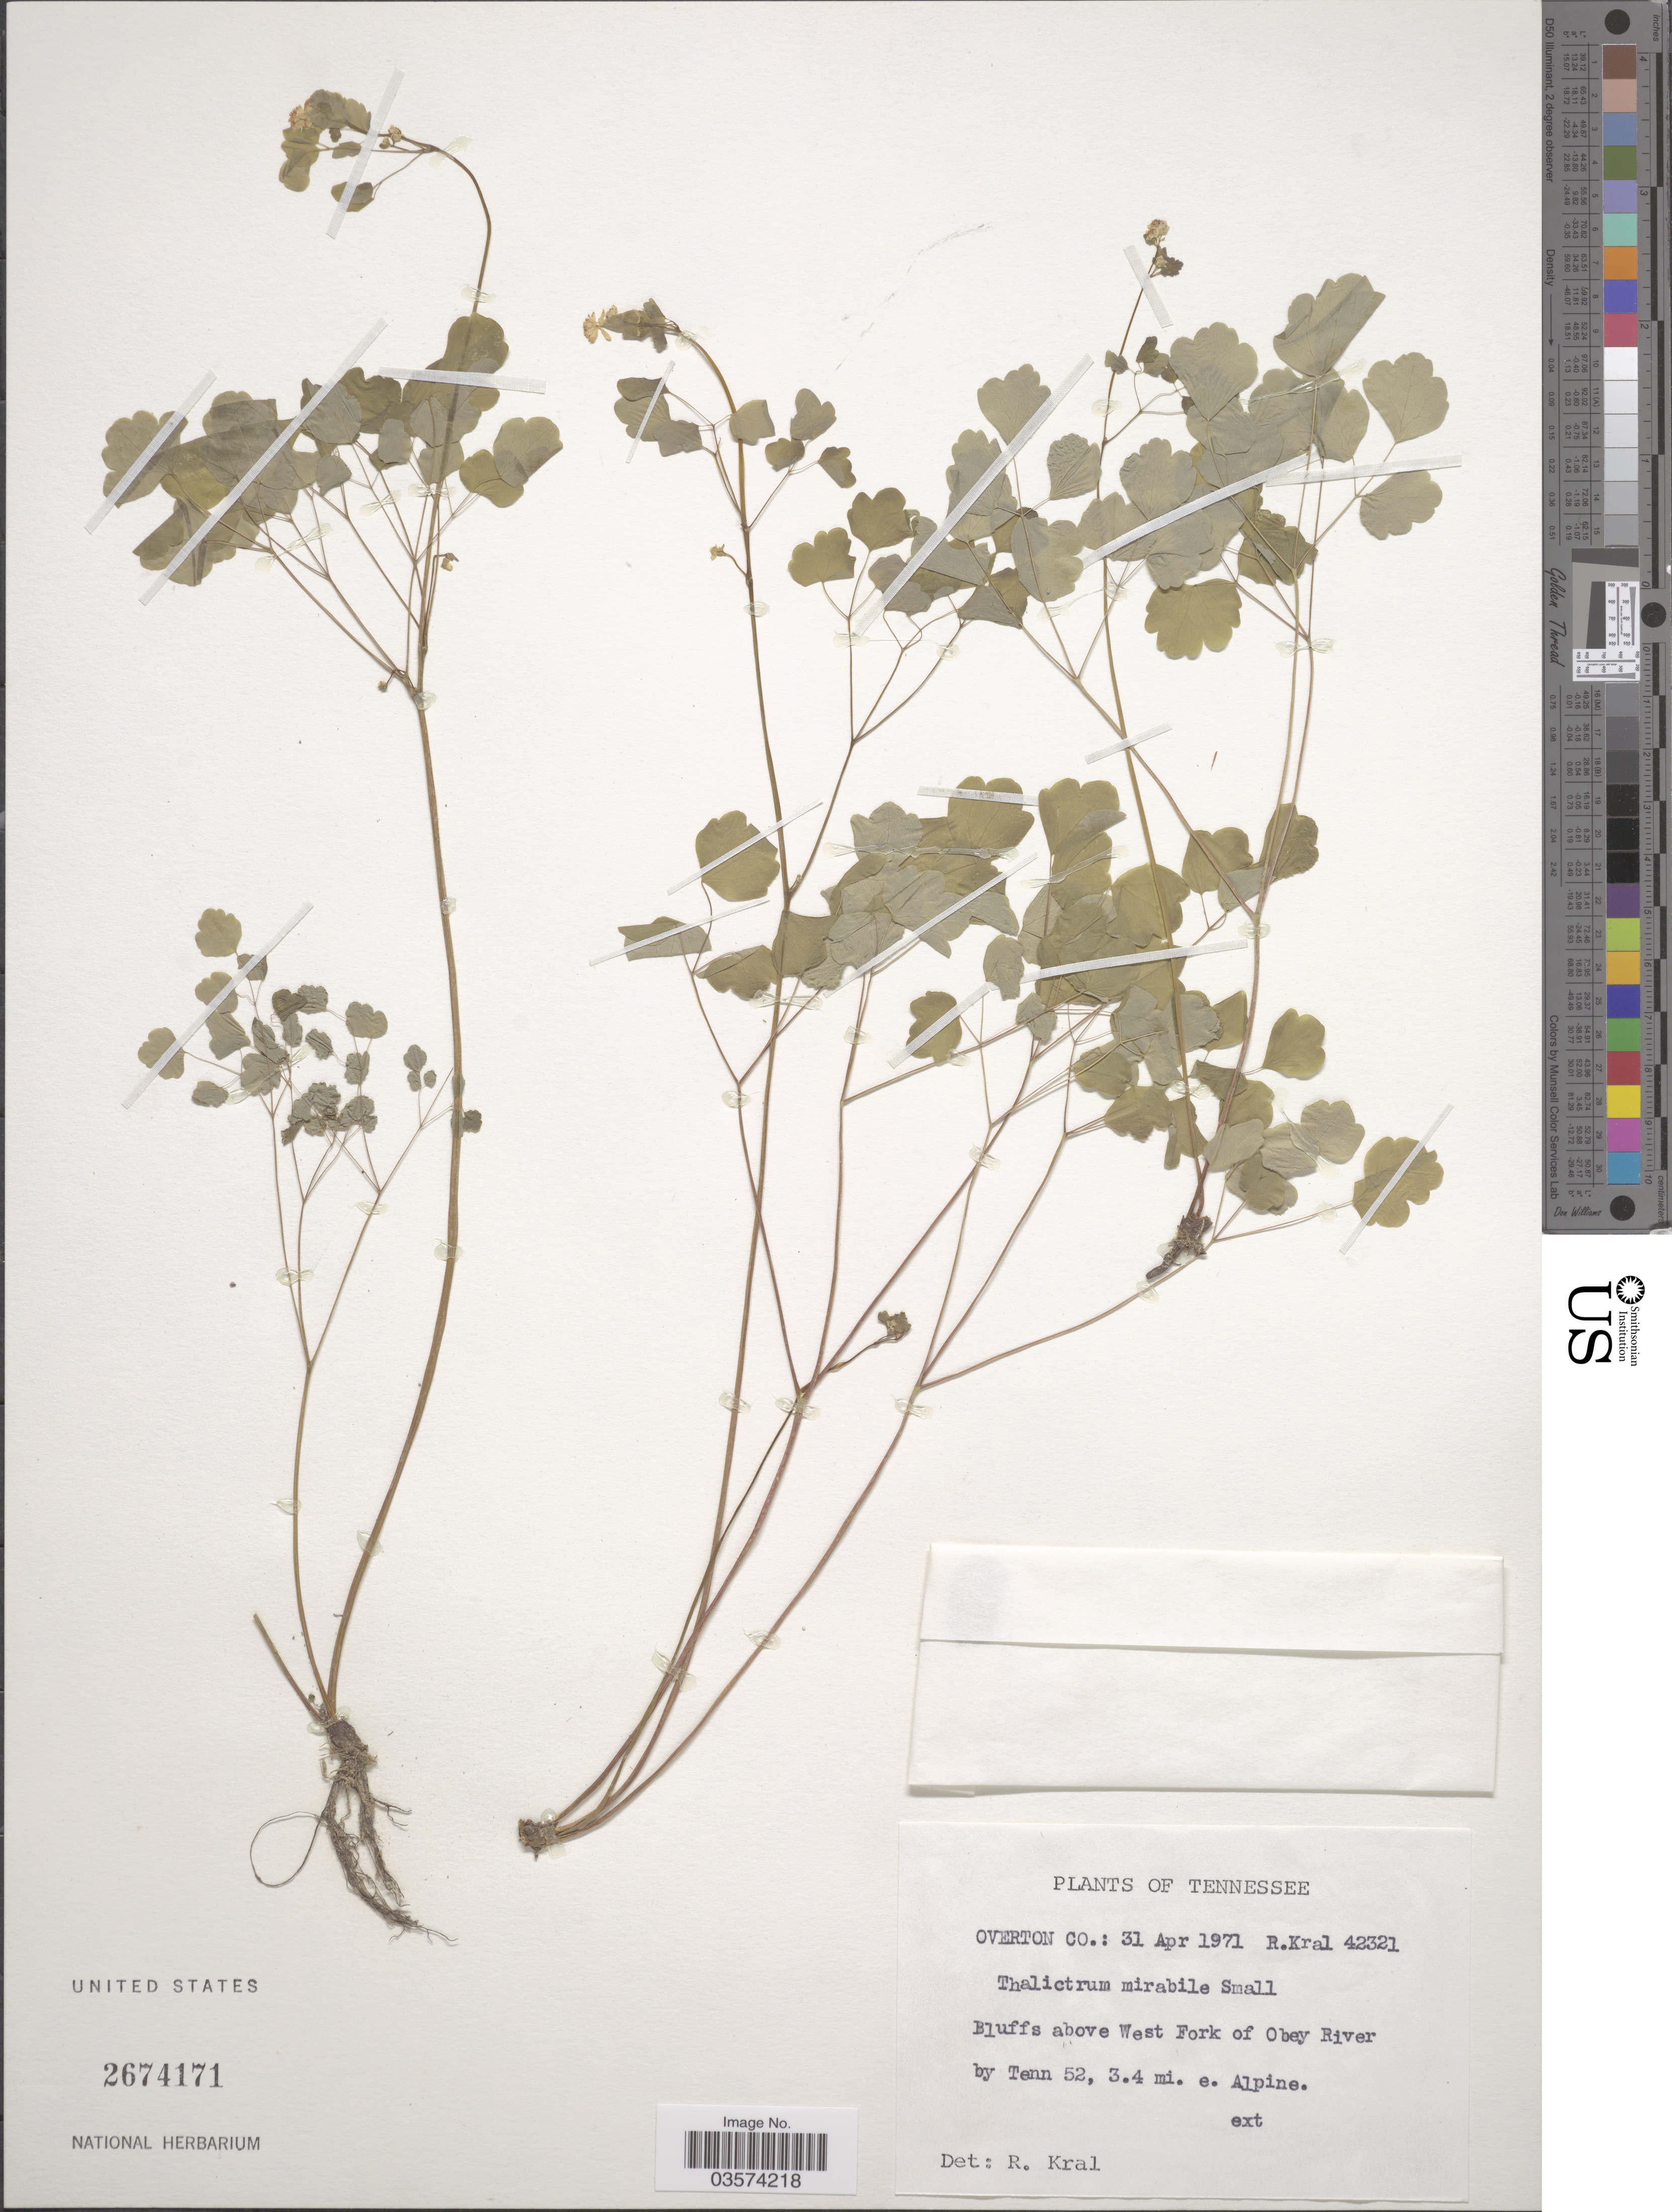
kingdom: Plantae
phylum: Tracheophyta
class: Magnoliopsida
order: Ranunculales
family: Ranunculaceae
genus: Thalictrum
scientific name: Thalictrum mirabile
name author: Small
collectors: R. Kral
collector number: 42321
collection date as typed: Transcribed d/m/y: 31/4/1971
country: United States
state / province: Tennessee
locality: Overton Co. Bluffs above West Fork of Obey River by Tenn 52, 3.4 mi. e. Alpine.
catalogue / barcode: US 2674171